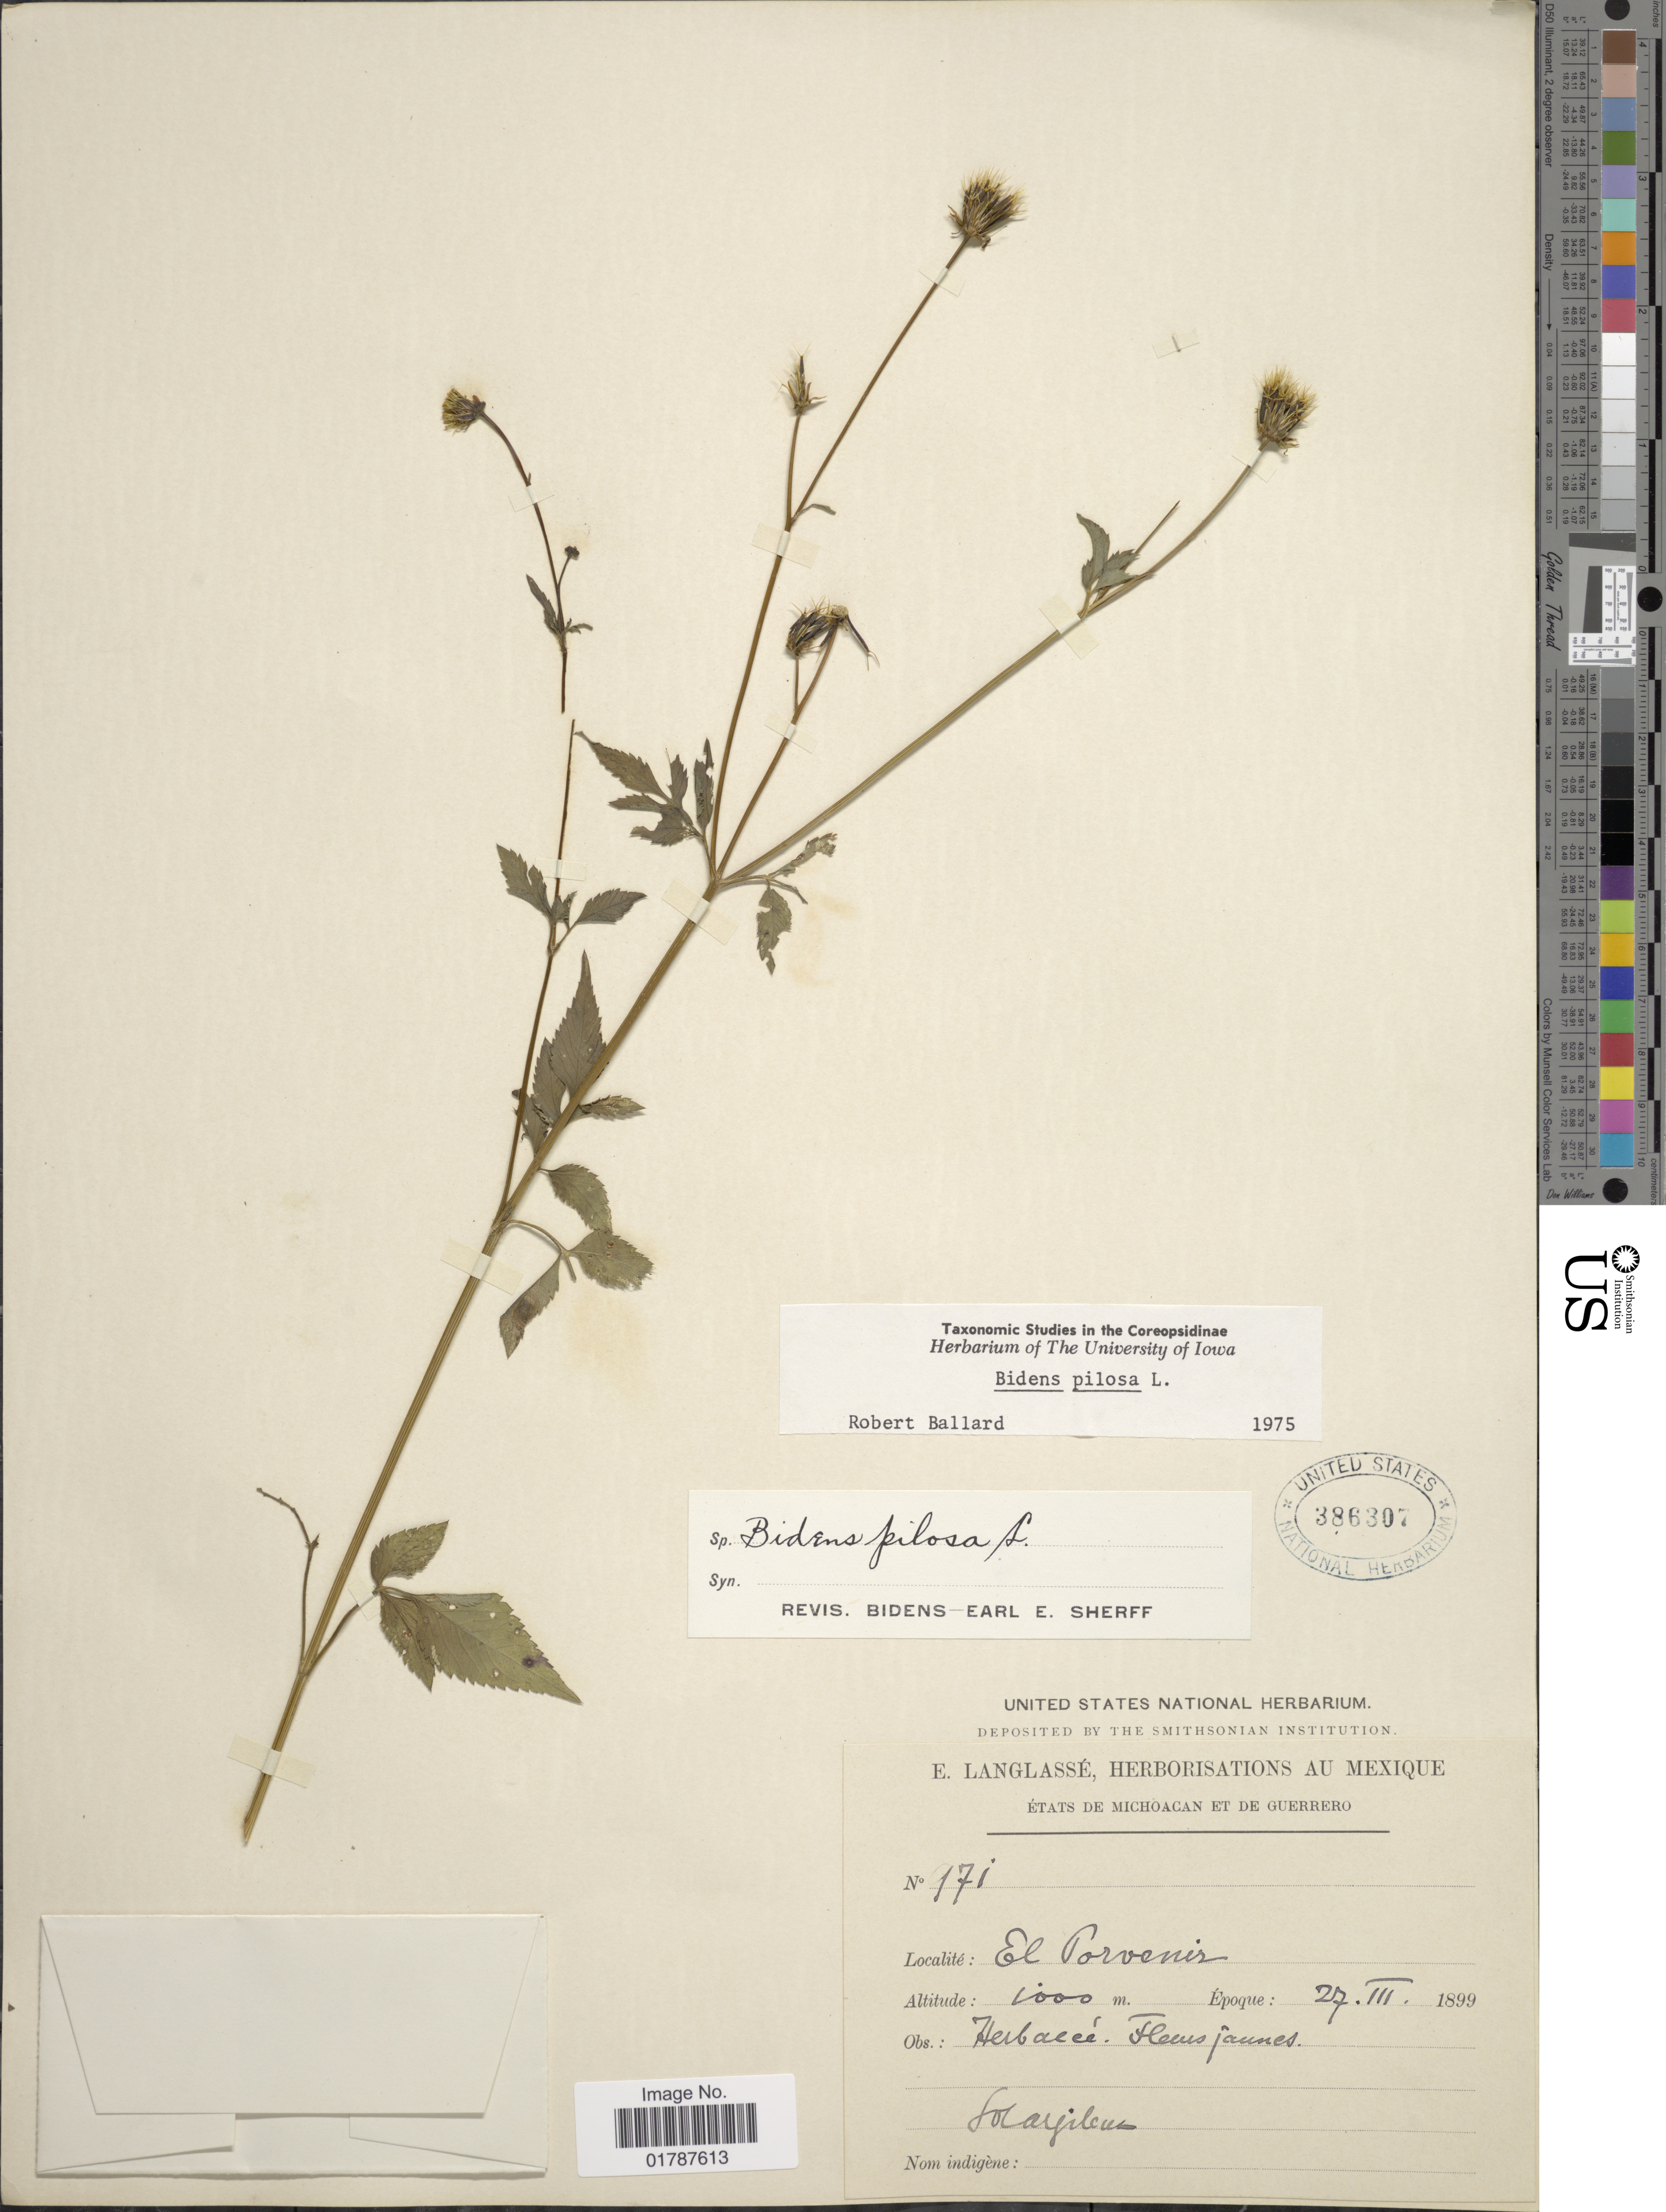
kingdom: Plantae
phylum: Tracheophyta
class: Magnoliopsida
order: Asterales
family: Asteraceae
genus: Bidens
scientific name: Bidens pilosa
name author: L.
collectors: E. Langlassé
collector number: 171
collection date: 1899-03-27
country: Mexico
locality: Etats de Michoacan et de Guerrero, El Porvenir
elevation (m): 1000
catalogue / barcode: US 386307